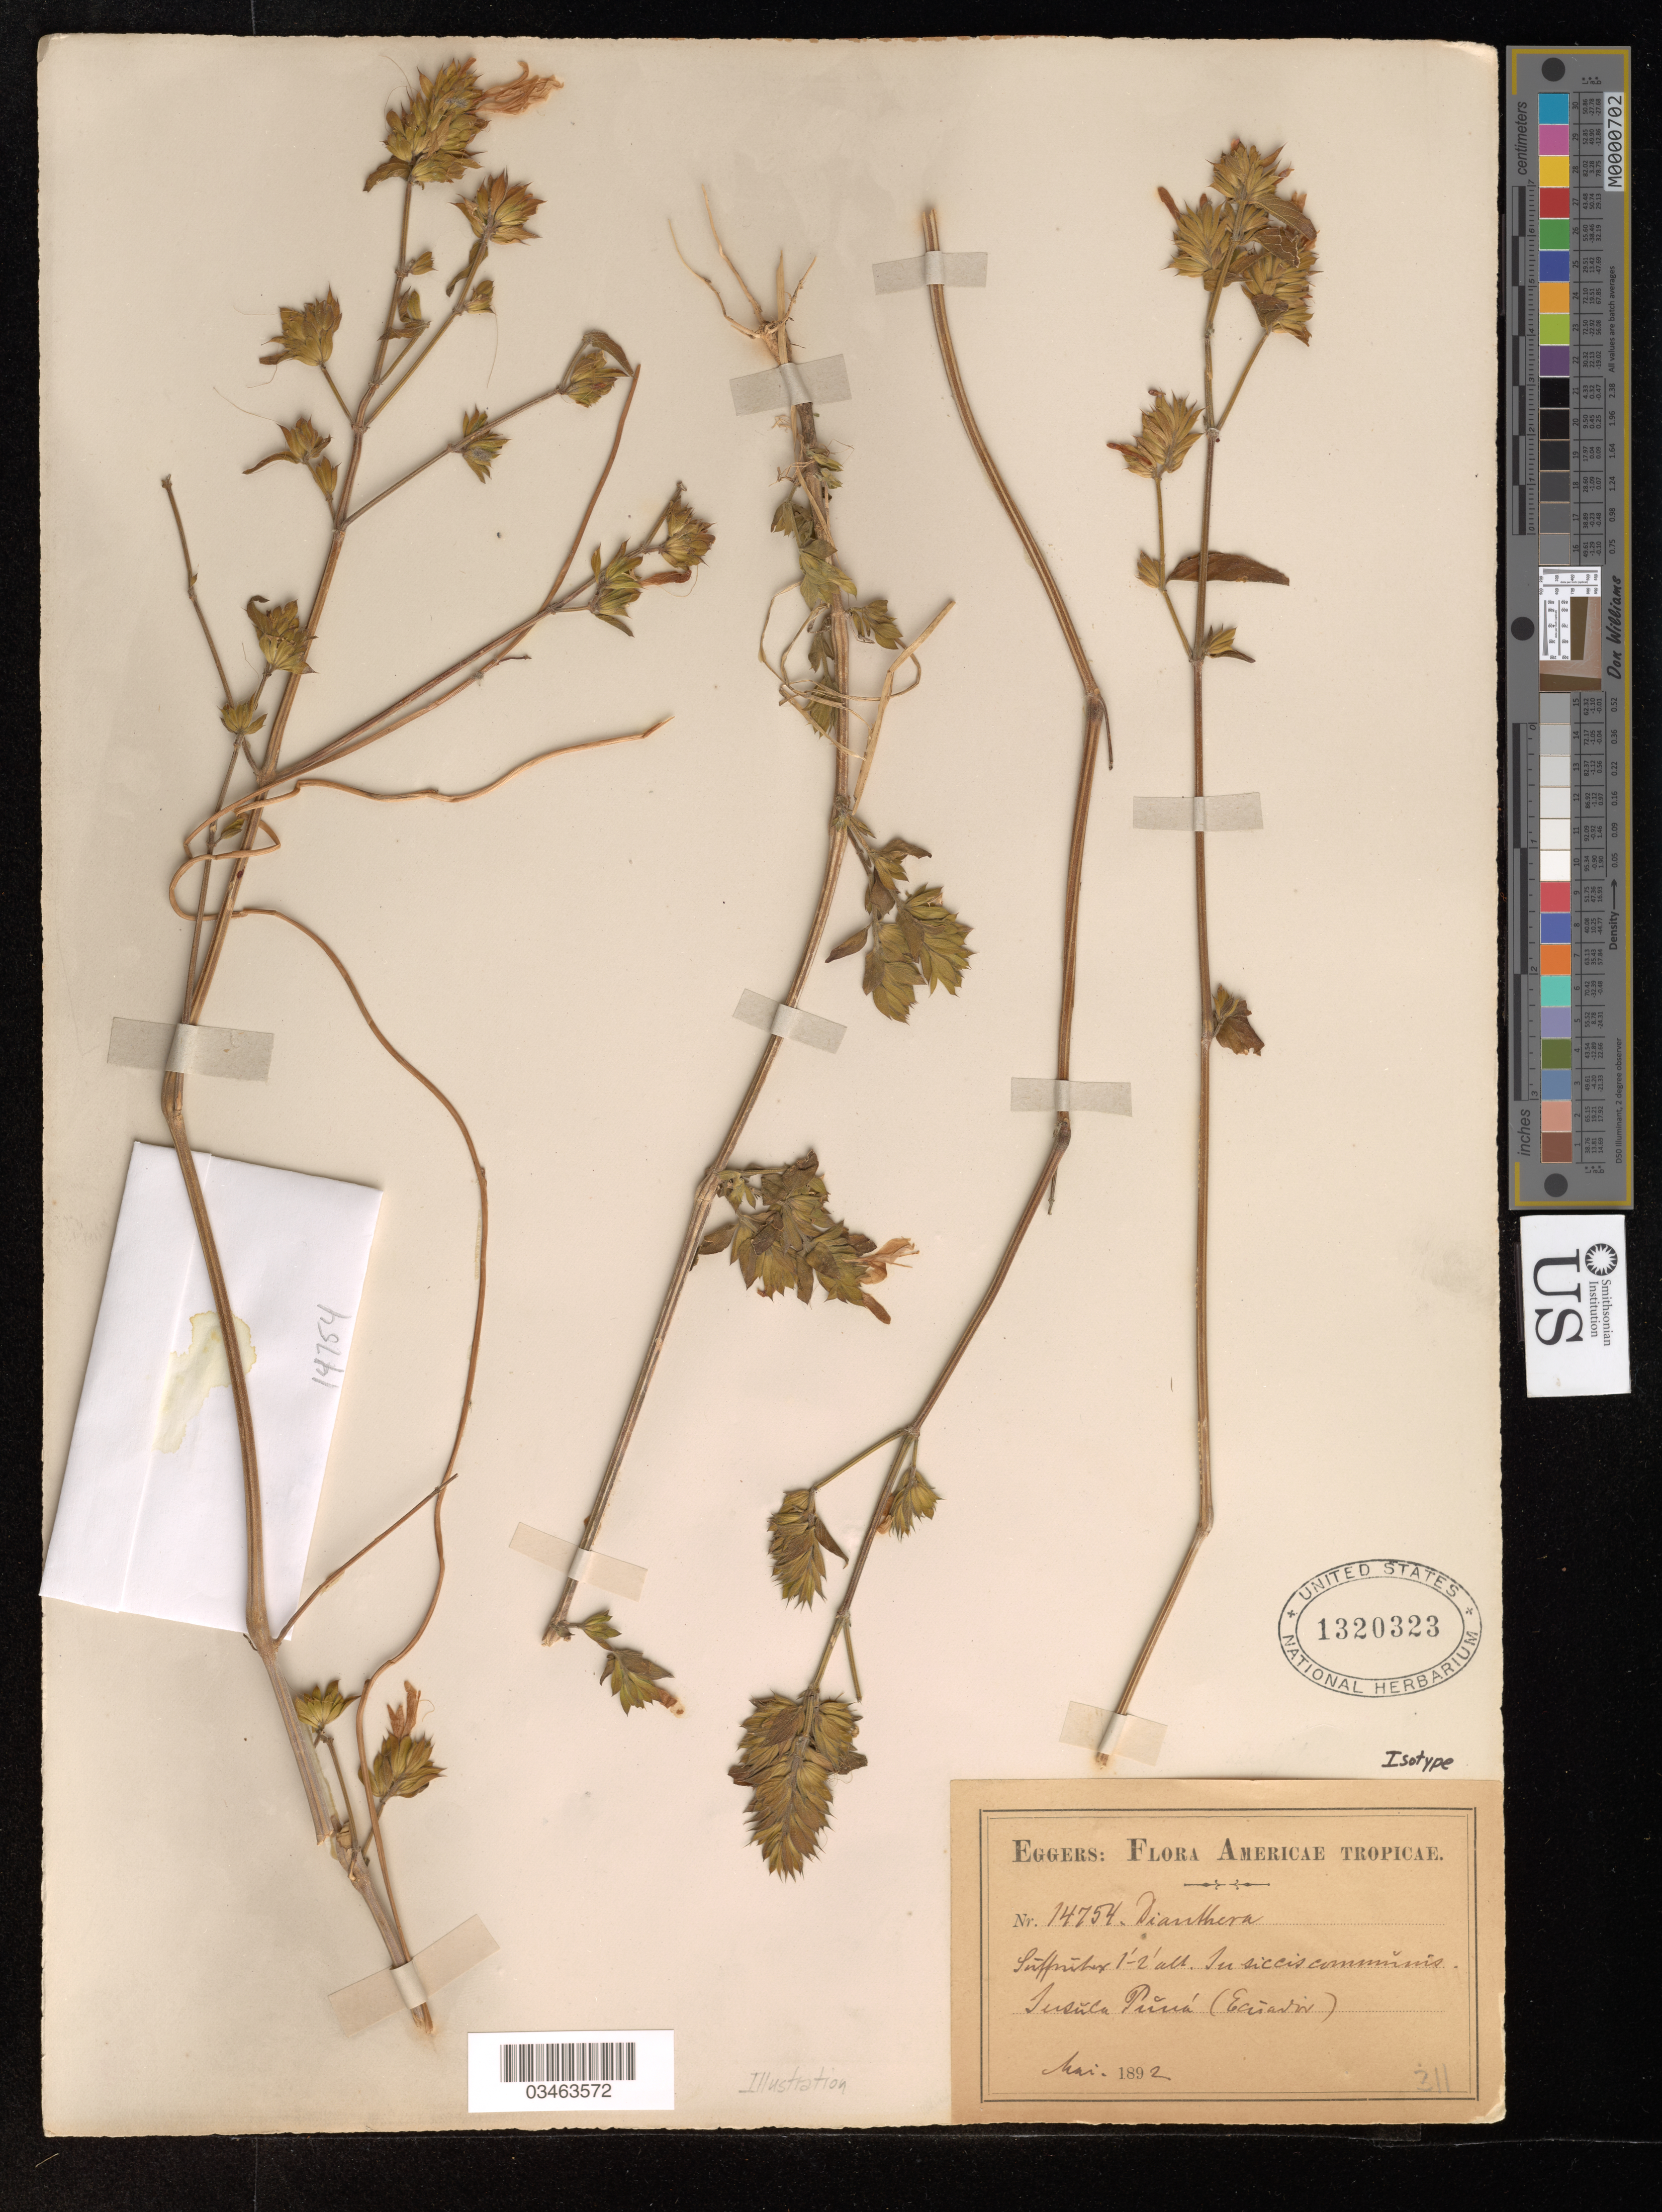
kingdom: Plantae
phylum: Tracheophyta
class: Magnoliopsida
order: Lamiales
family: Acanthaceae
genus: Dianthera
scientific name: Dianthera sp.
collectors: -. Eggers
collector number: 14754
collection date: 1892-05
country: Ecuador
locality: Jusuca Piná.*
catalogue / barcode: US 1320323